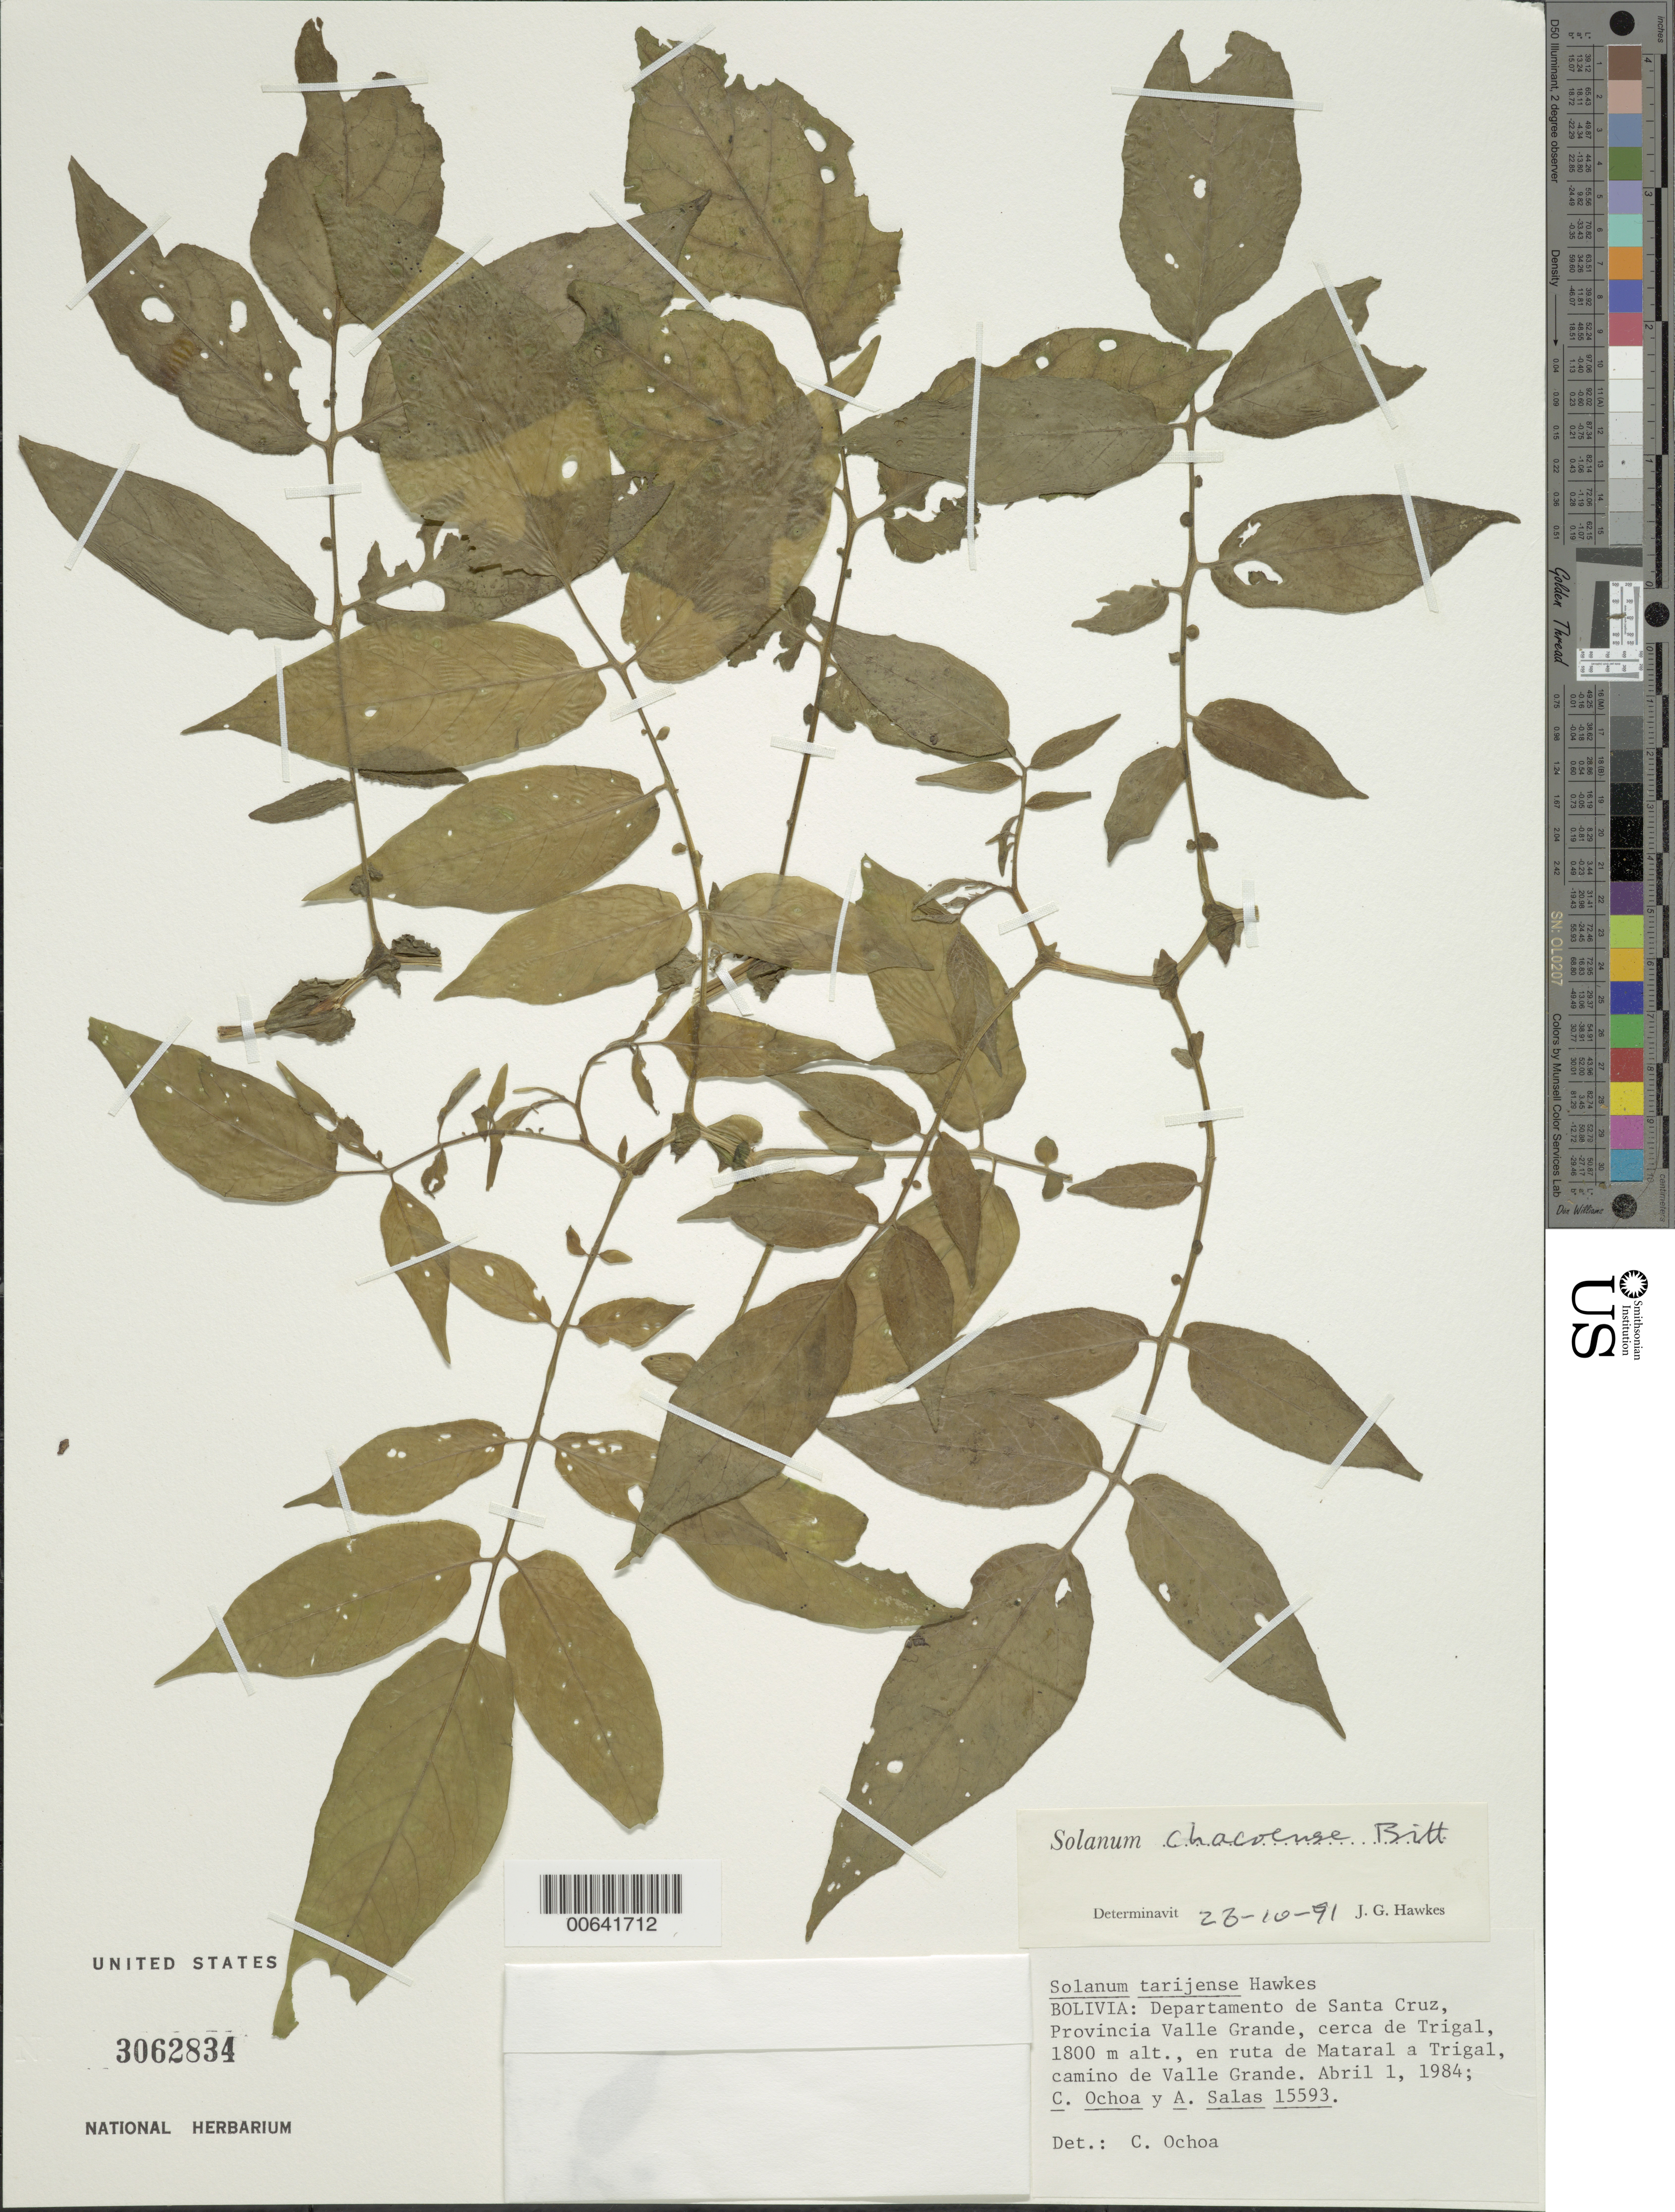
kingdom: Plantae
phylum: Tracheophyta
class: Magnoliopsida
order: Solanales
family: Solanaceae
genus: Solanum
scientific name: Solanum chacoense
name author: Bitt.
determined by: Hawkes, J. G.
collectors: C. M. Ochoa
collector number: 15593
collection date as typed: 01 Apr 1984 or 04 Jan 1984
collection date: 1984-01-04 or 1984-04-01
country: Bolivia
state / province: Santa Cruz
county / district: Vallegrande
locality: Carca de El Trigal. En ruta de Mataral a Valle Grande.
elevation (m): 1800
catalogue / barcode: US 3062834